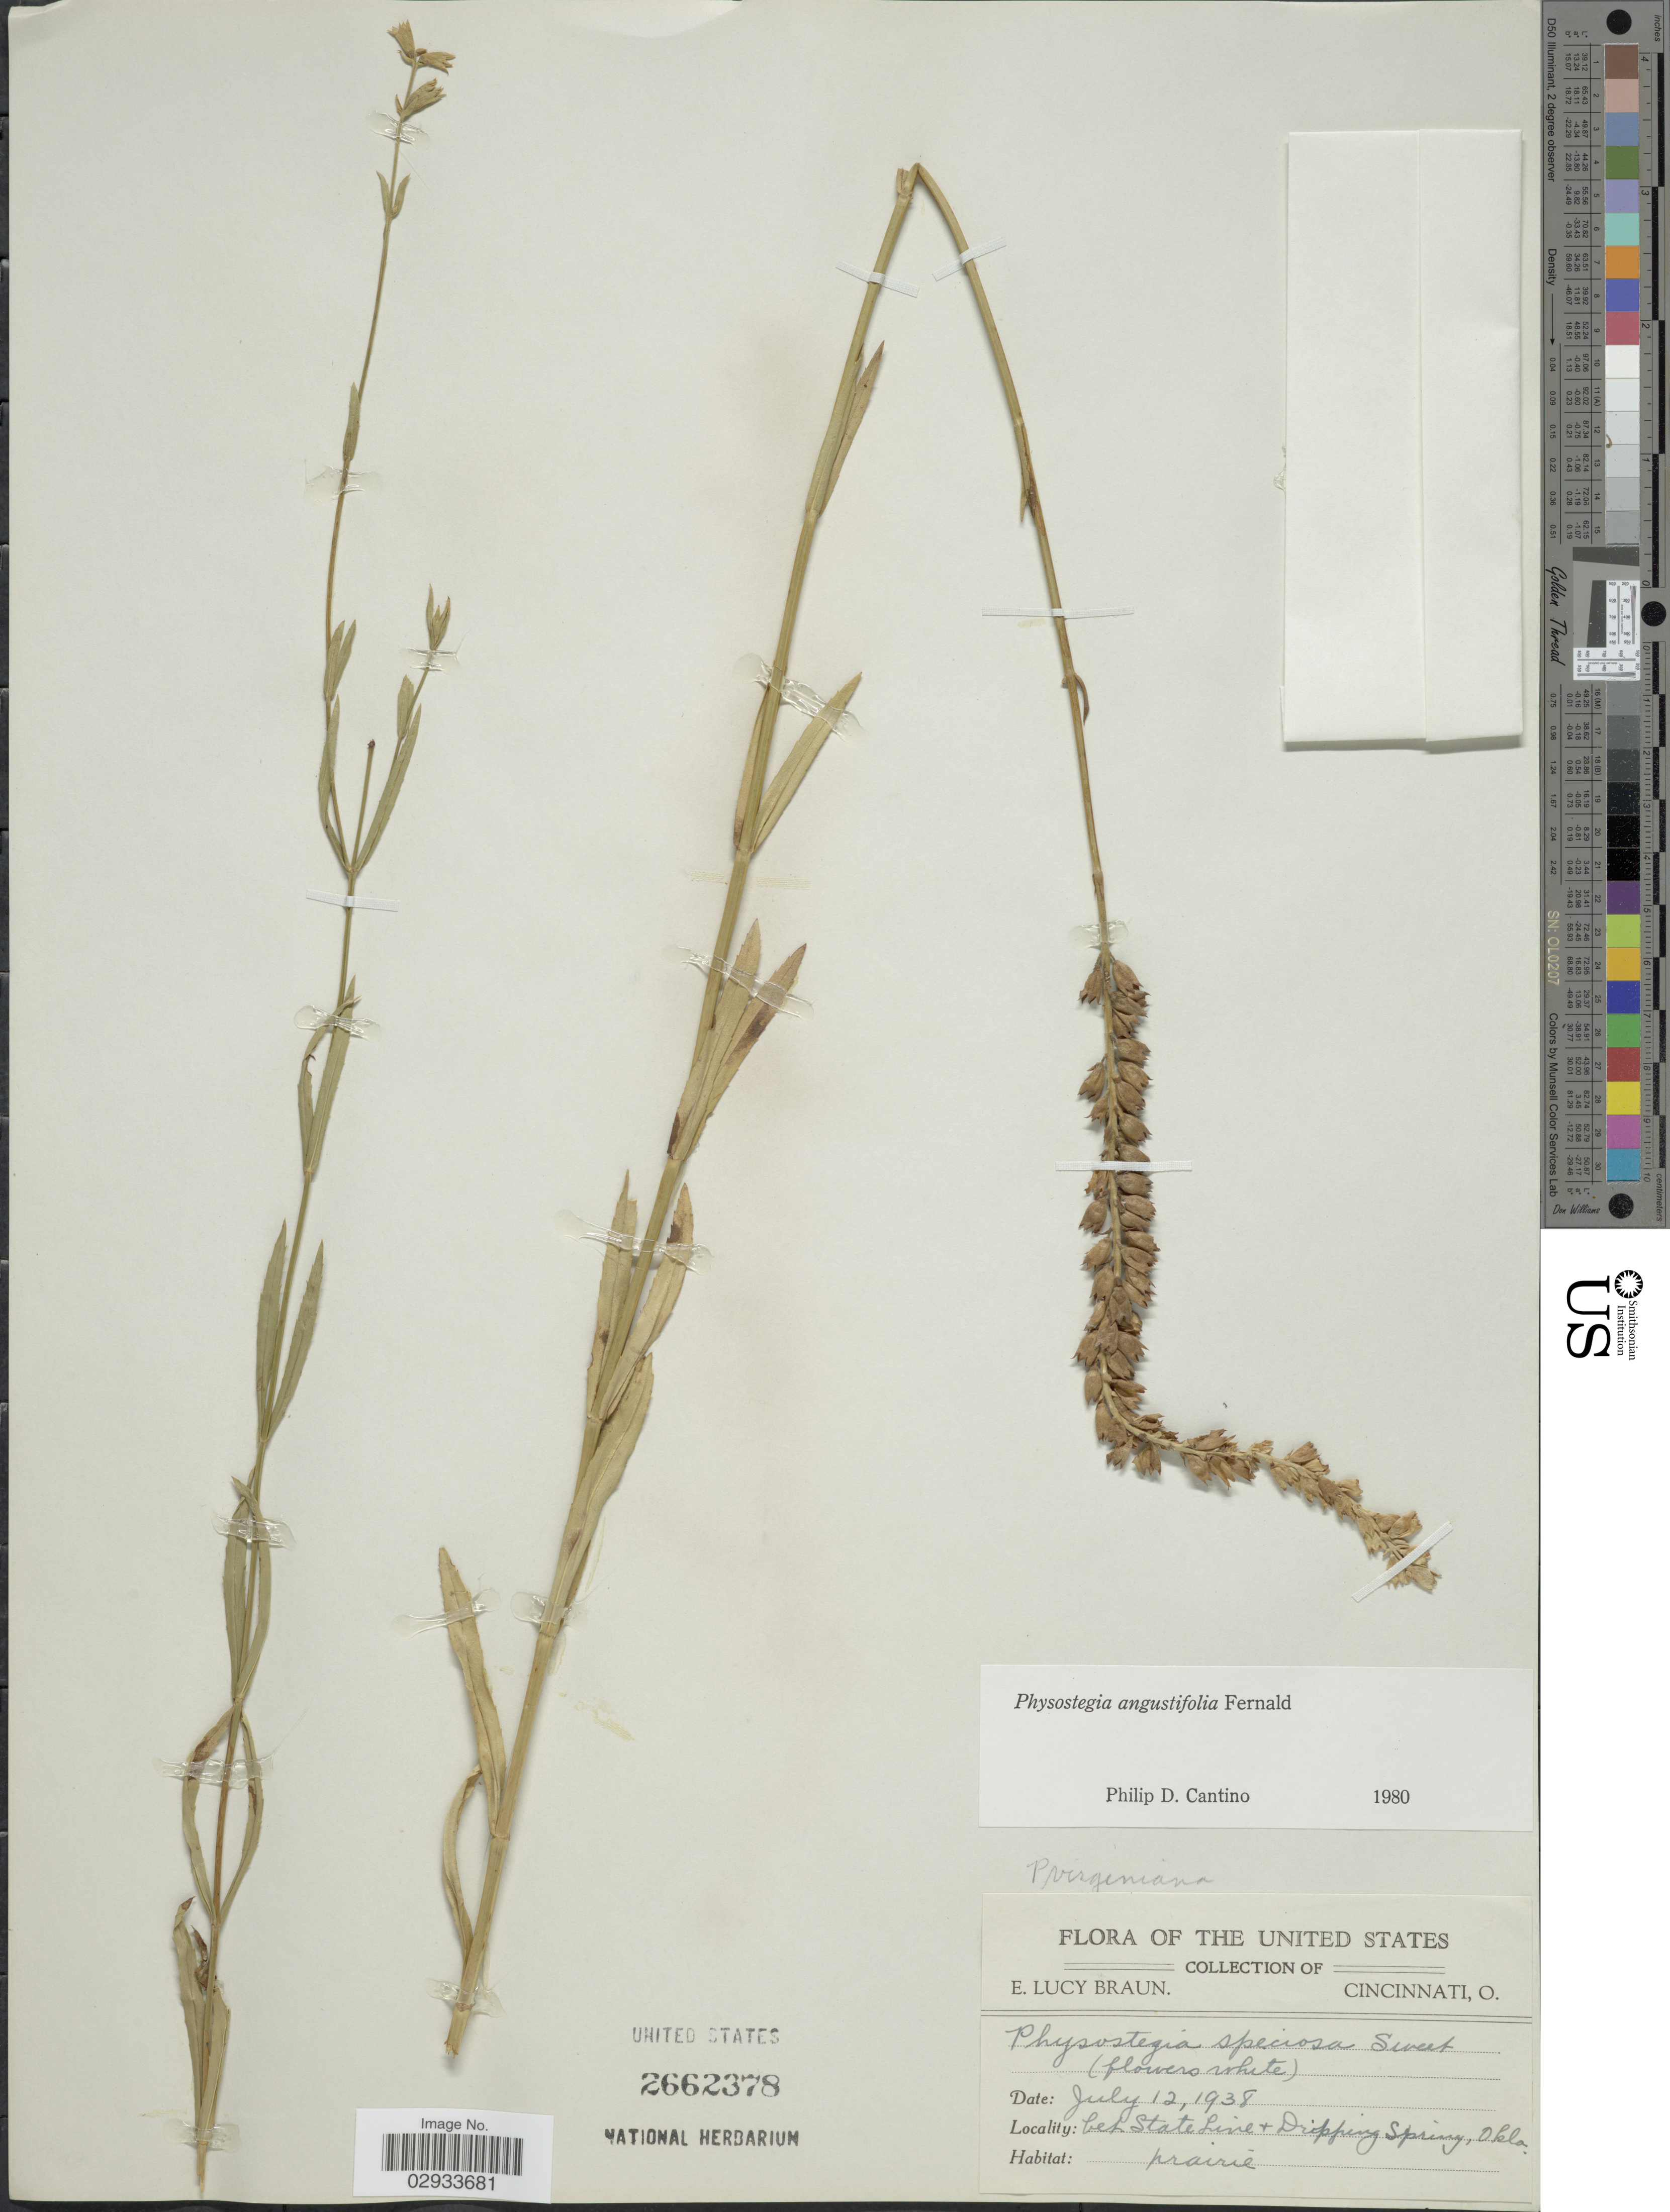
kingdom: Plantae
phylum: Tracheophyta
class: Magnoliopsida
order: Lamiales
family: Lamiaceae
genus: Physostegia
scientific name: Physostegia angustifolia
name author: Fernald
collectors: E. L. Braun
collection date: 1938-07-12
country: United States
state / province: Oklahoma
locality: Bet. State Line & Dripping Spring, Okla.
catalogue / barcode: US 2662378